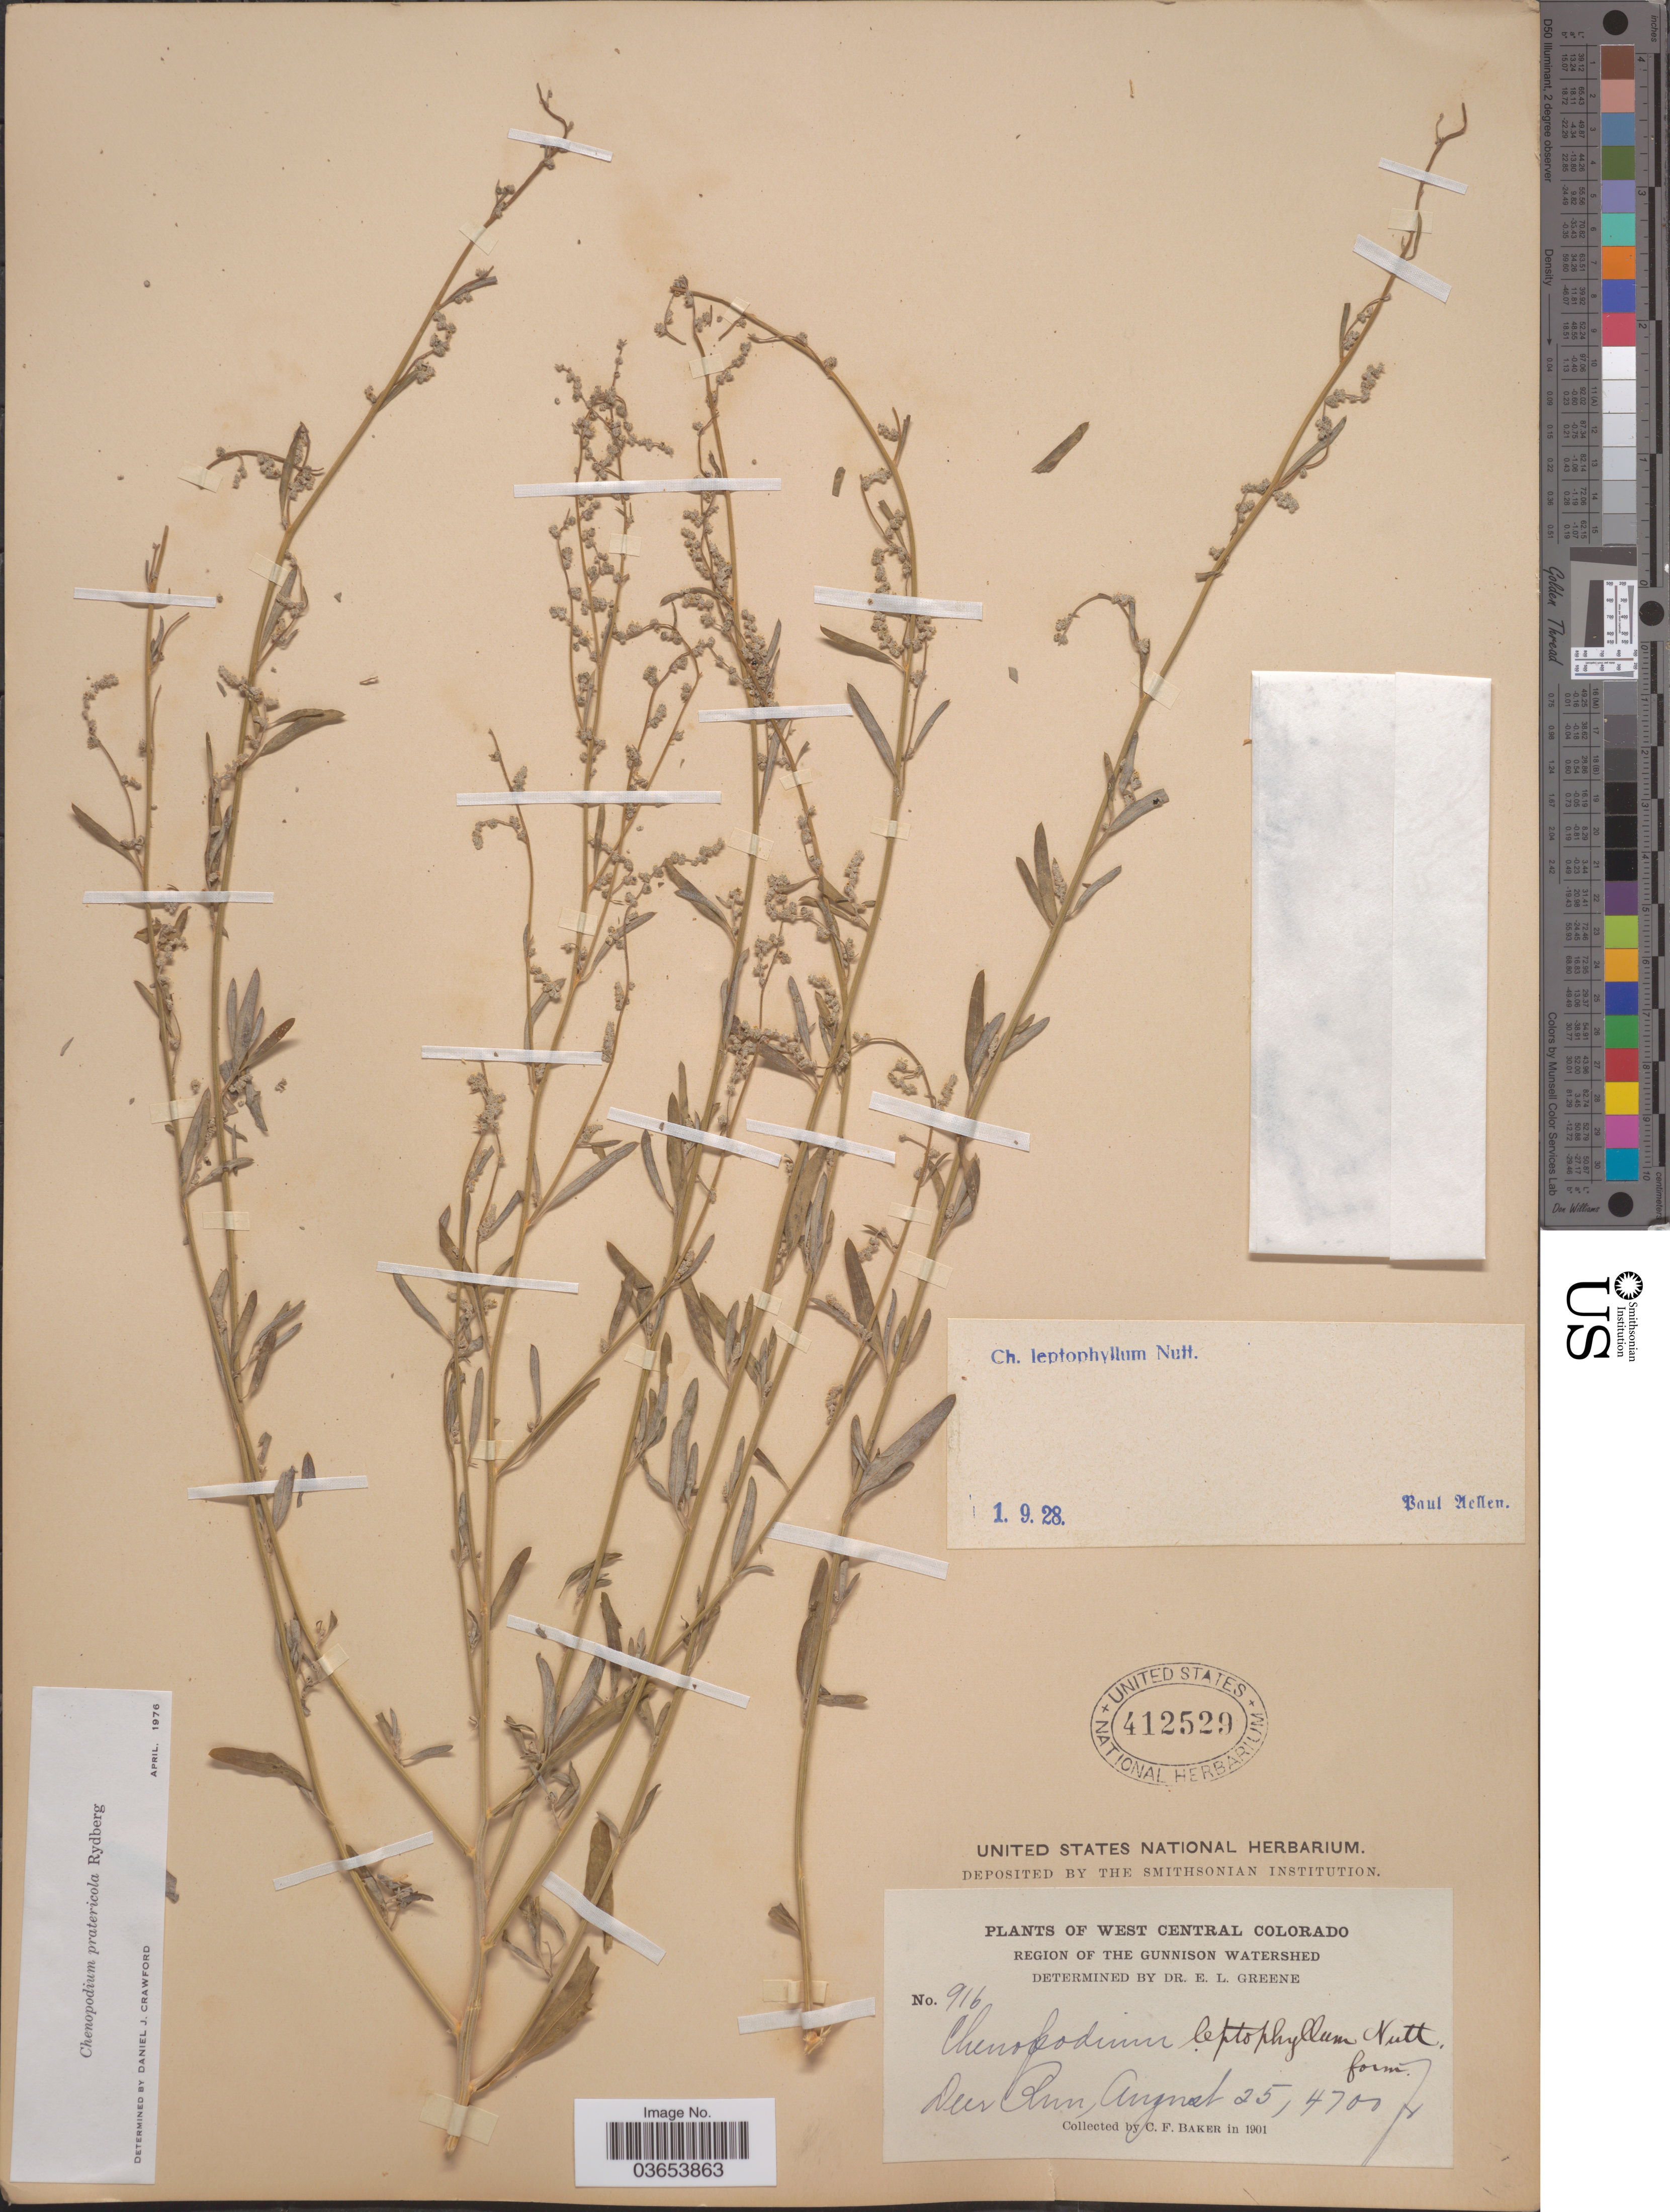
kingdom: Plantae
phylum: Tracheophyta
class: Magnoliopsida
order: Caryophyllales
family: Amaranthaceae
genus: Chenopodium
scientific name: Chenopodium pratericola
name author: Rydb.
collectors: C. F. Baker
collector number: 916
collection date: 1901-08-25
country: United States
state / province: Colorado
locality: West Central Colorado. Region of the Gunnison Watershed. Deer Run.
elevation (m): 1433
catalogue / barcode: US 412529